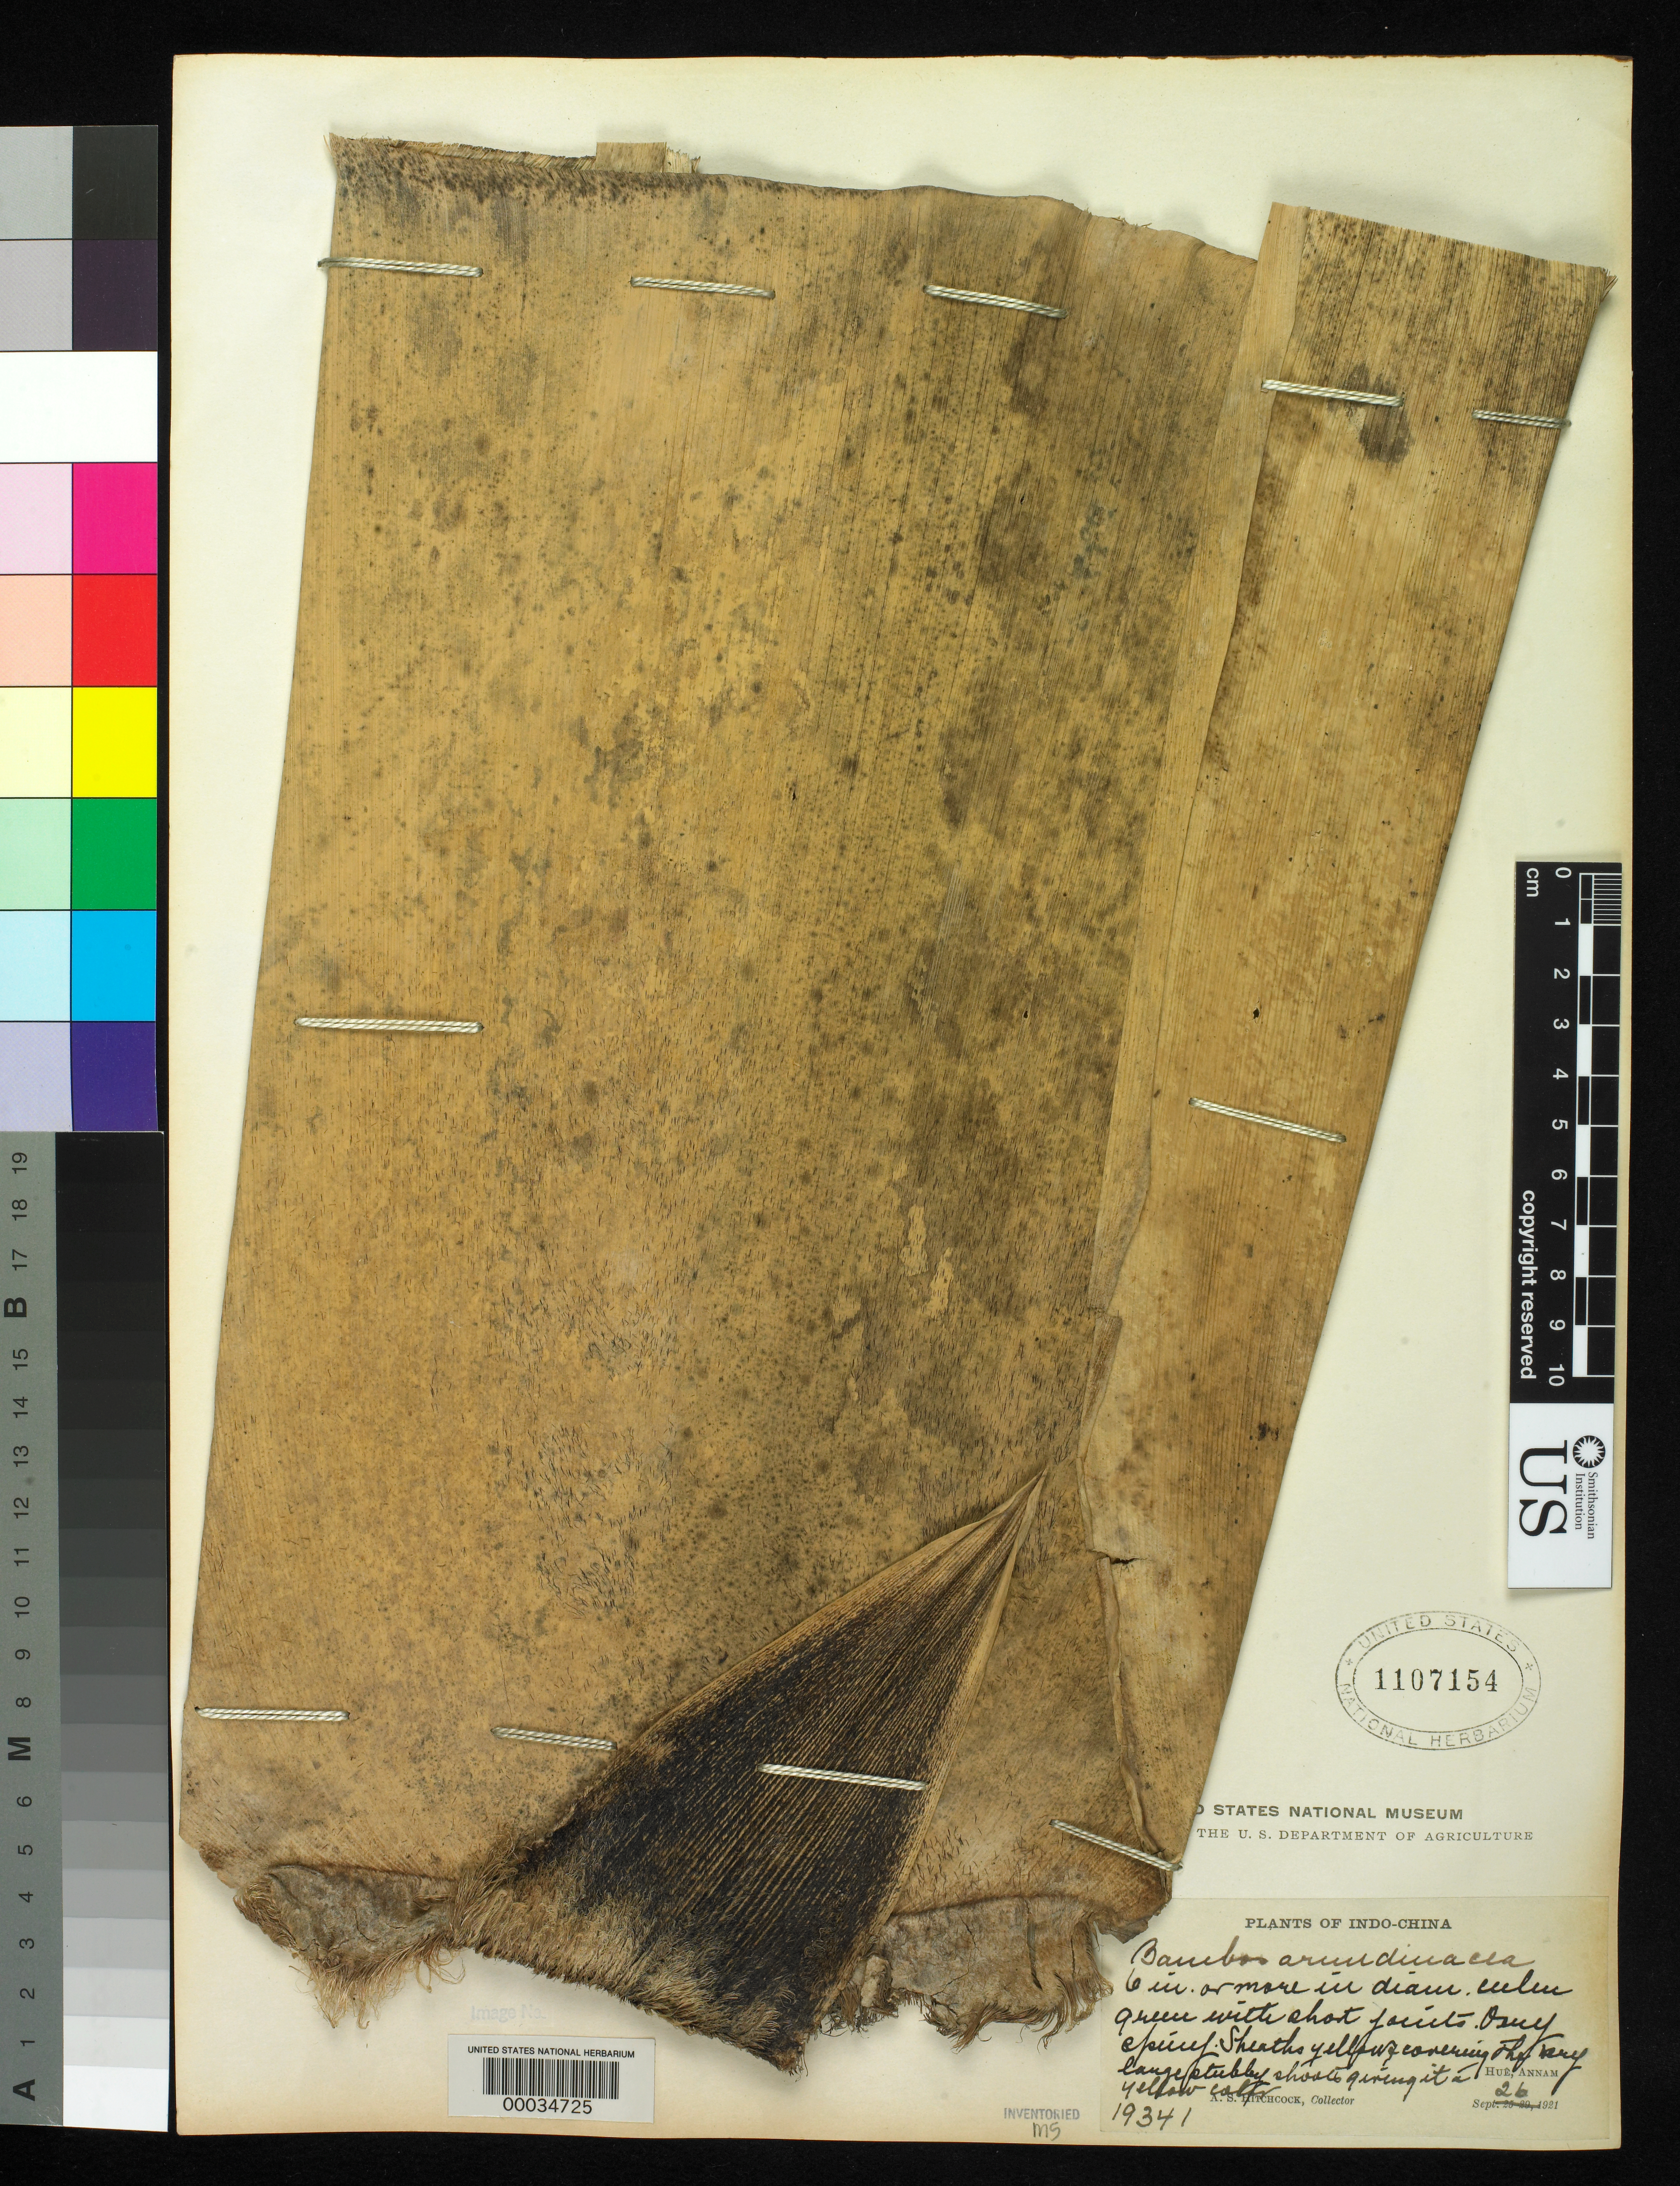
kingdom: Plantae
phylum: Tracheophyta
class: Liliopsida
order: Poales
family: Poaceae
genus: Bambusa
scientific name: Bambusa bambos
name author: (L.) Voss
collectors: A. S. Hitchcock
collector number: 19341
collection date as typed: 26 Sep 1921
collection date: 1921-09-26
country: Vietnam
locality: Hue, annam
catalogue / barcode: US 1107154